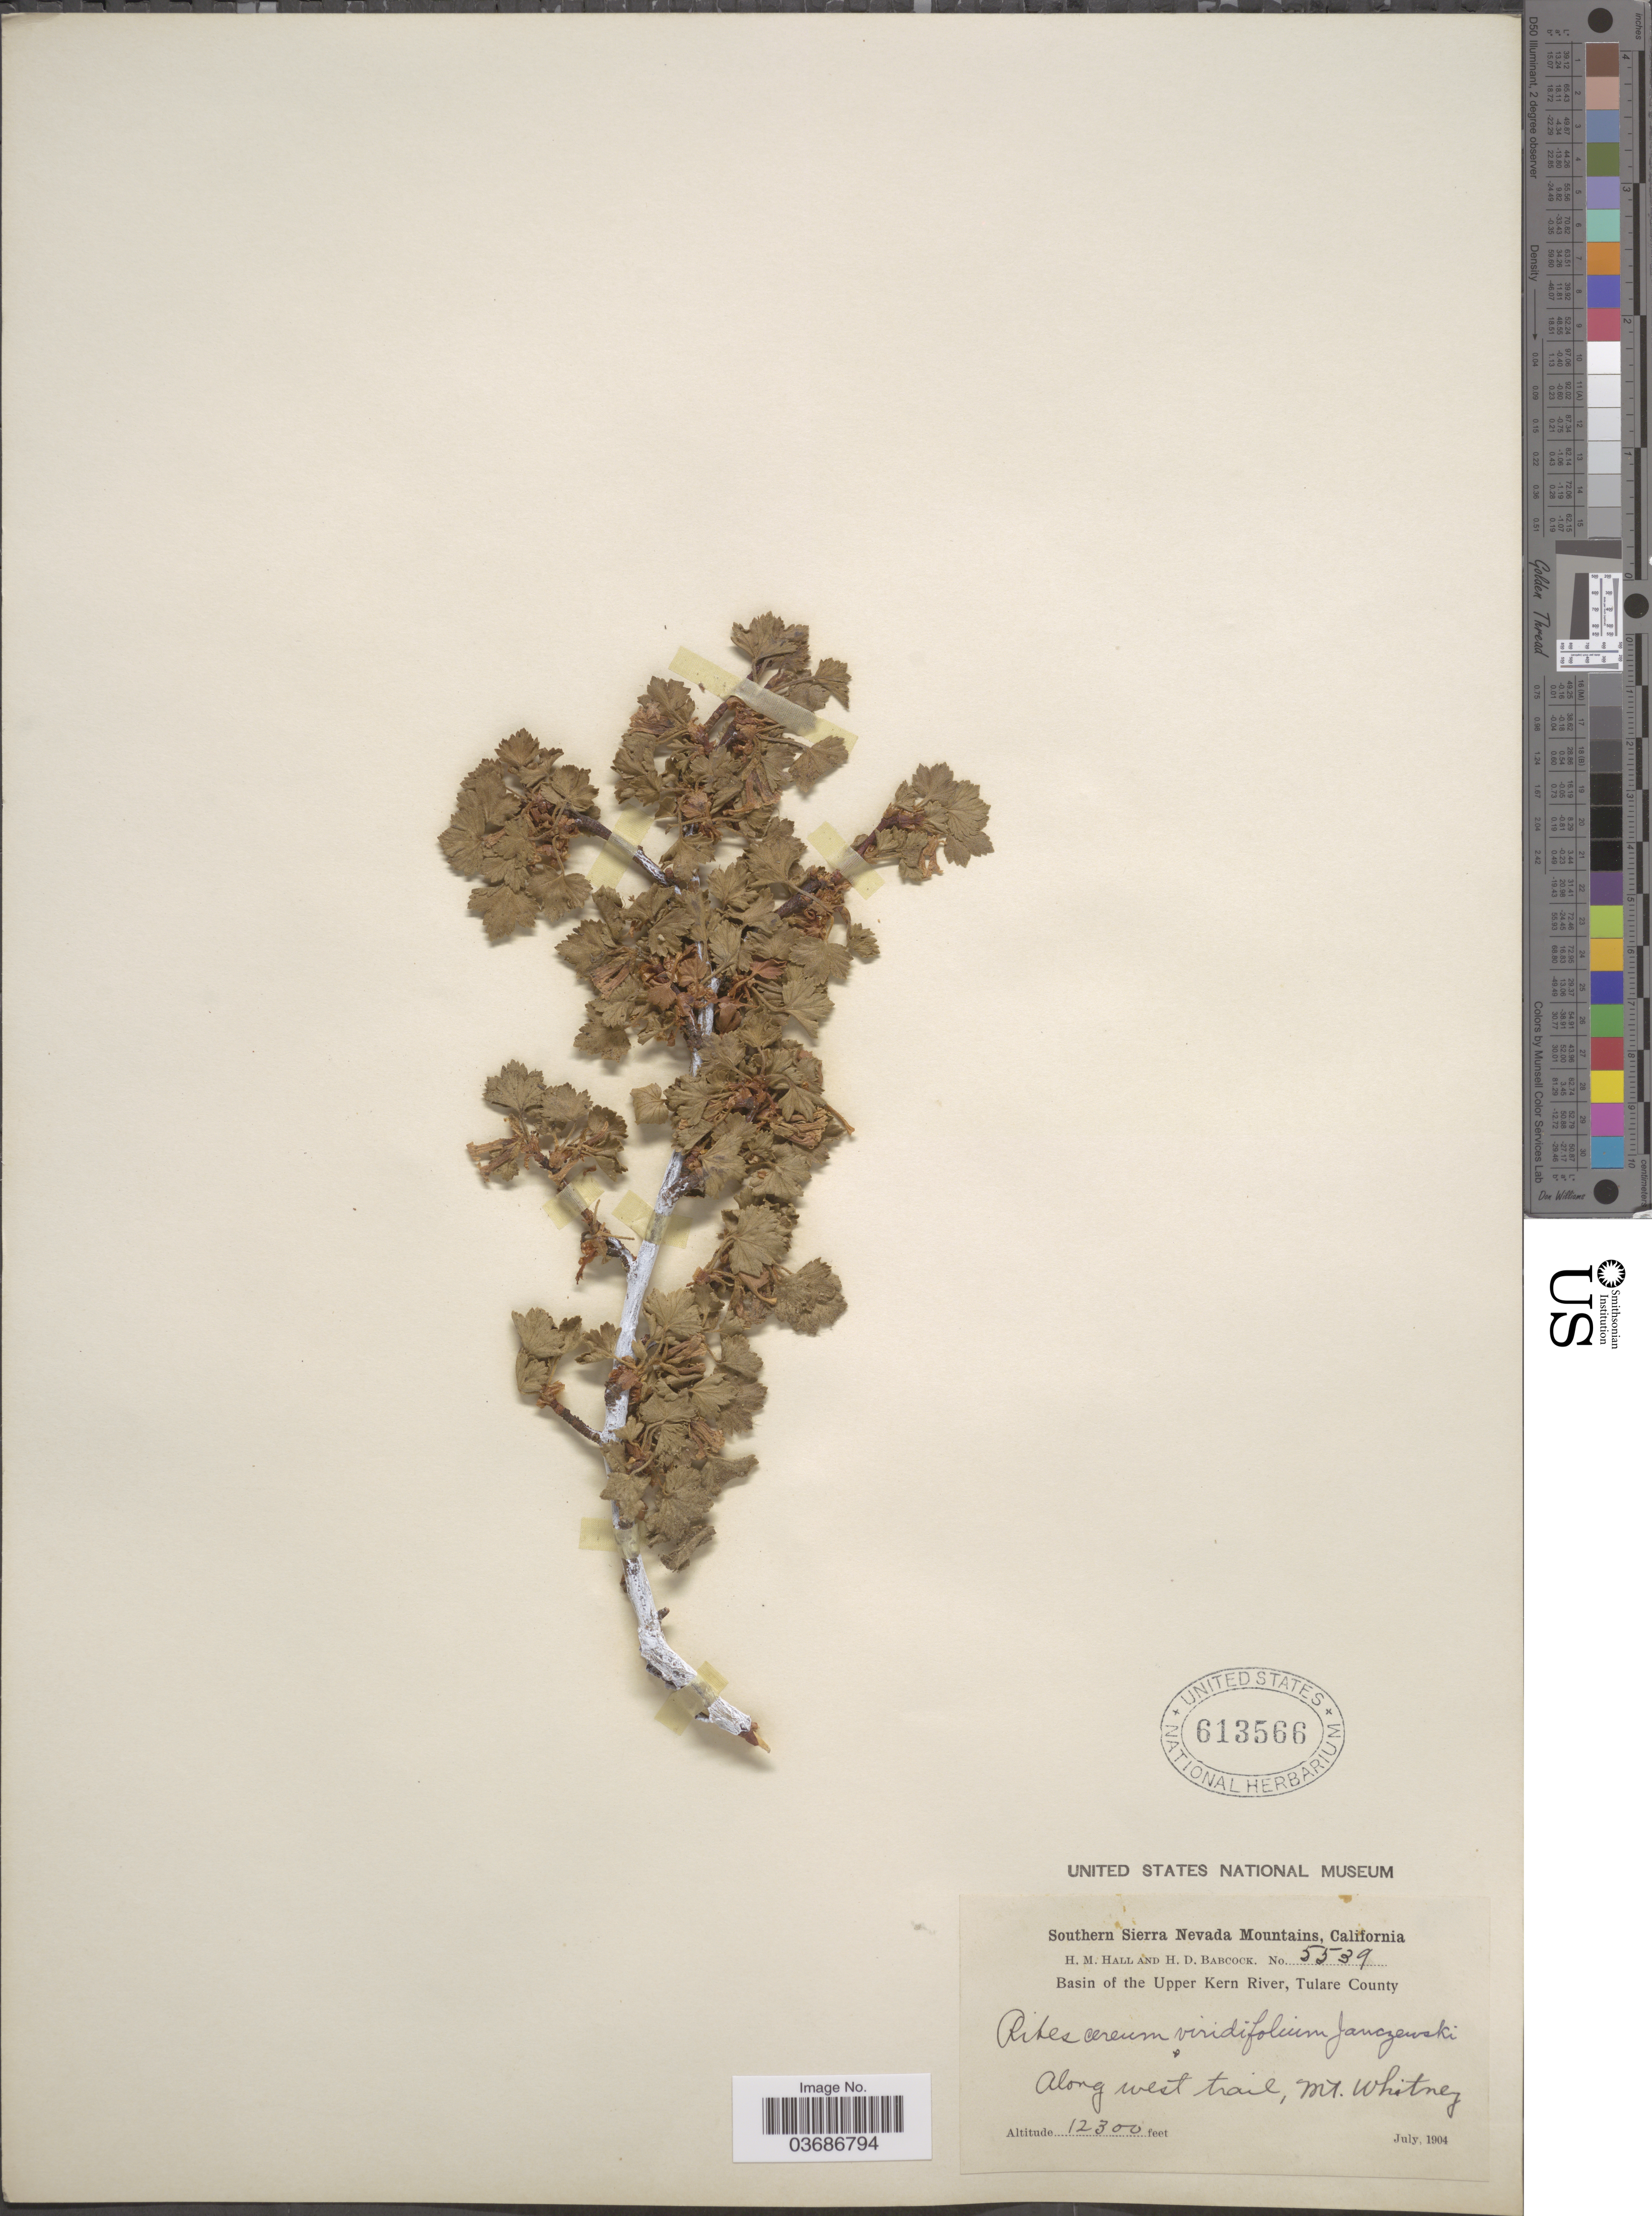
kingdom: Plantae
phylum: Tracheophyta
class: Magnoliopsida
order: Saxifragales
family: Grossulariaceae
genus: Ribes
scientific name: Ribes cereum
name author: Douglas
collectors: H. M. Hall & H. Babcock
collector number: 5539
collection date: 1904-07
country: United States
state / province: California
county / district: Tulare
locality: Southern Sierra Nevada Mountains. Basin of the Upper Kern River, Tulare County. Along west trail, Mt. Whitney.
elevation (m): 3749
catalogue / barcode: US 613566